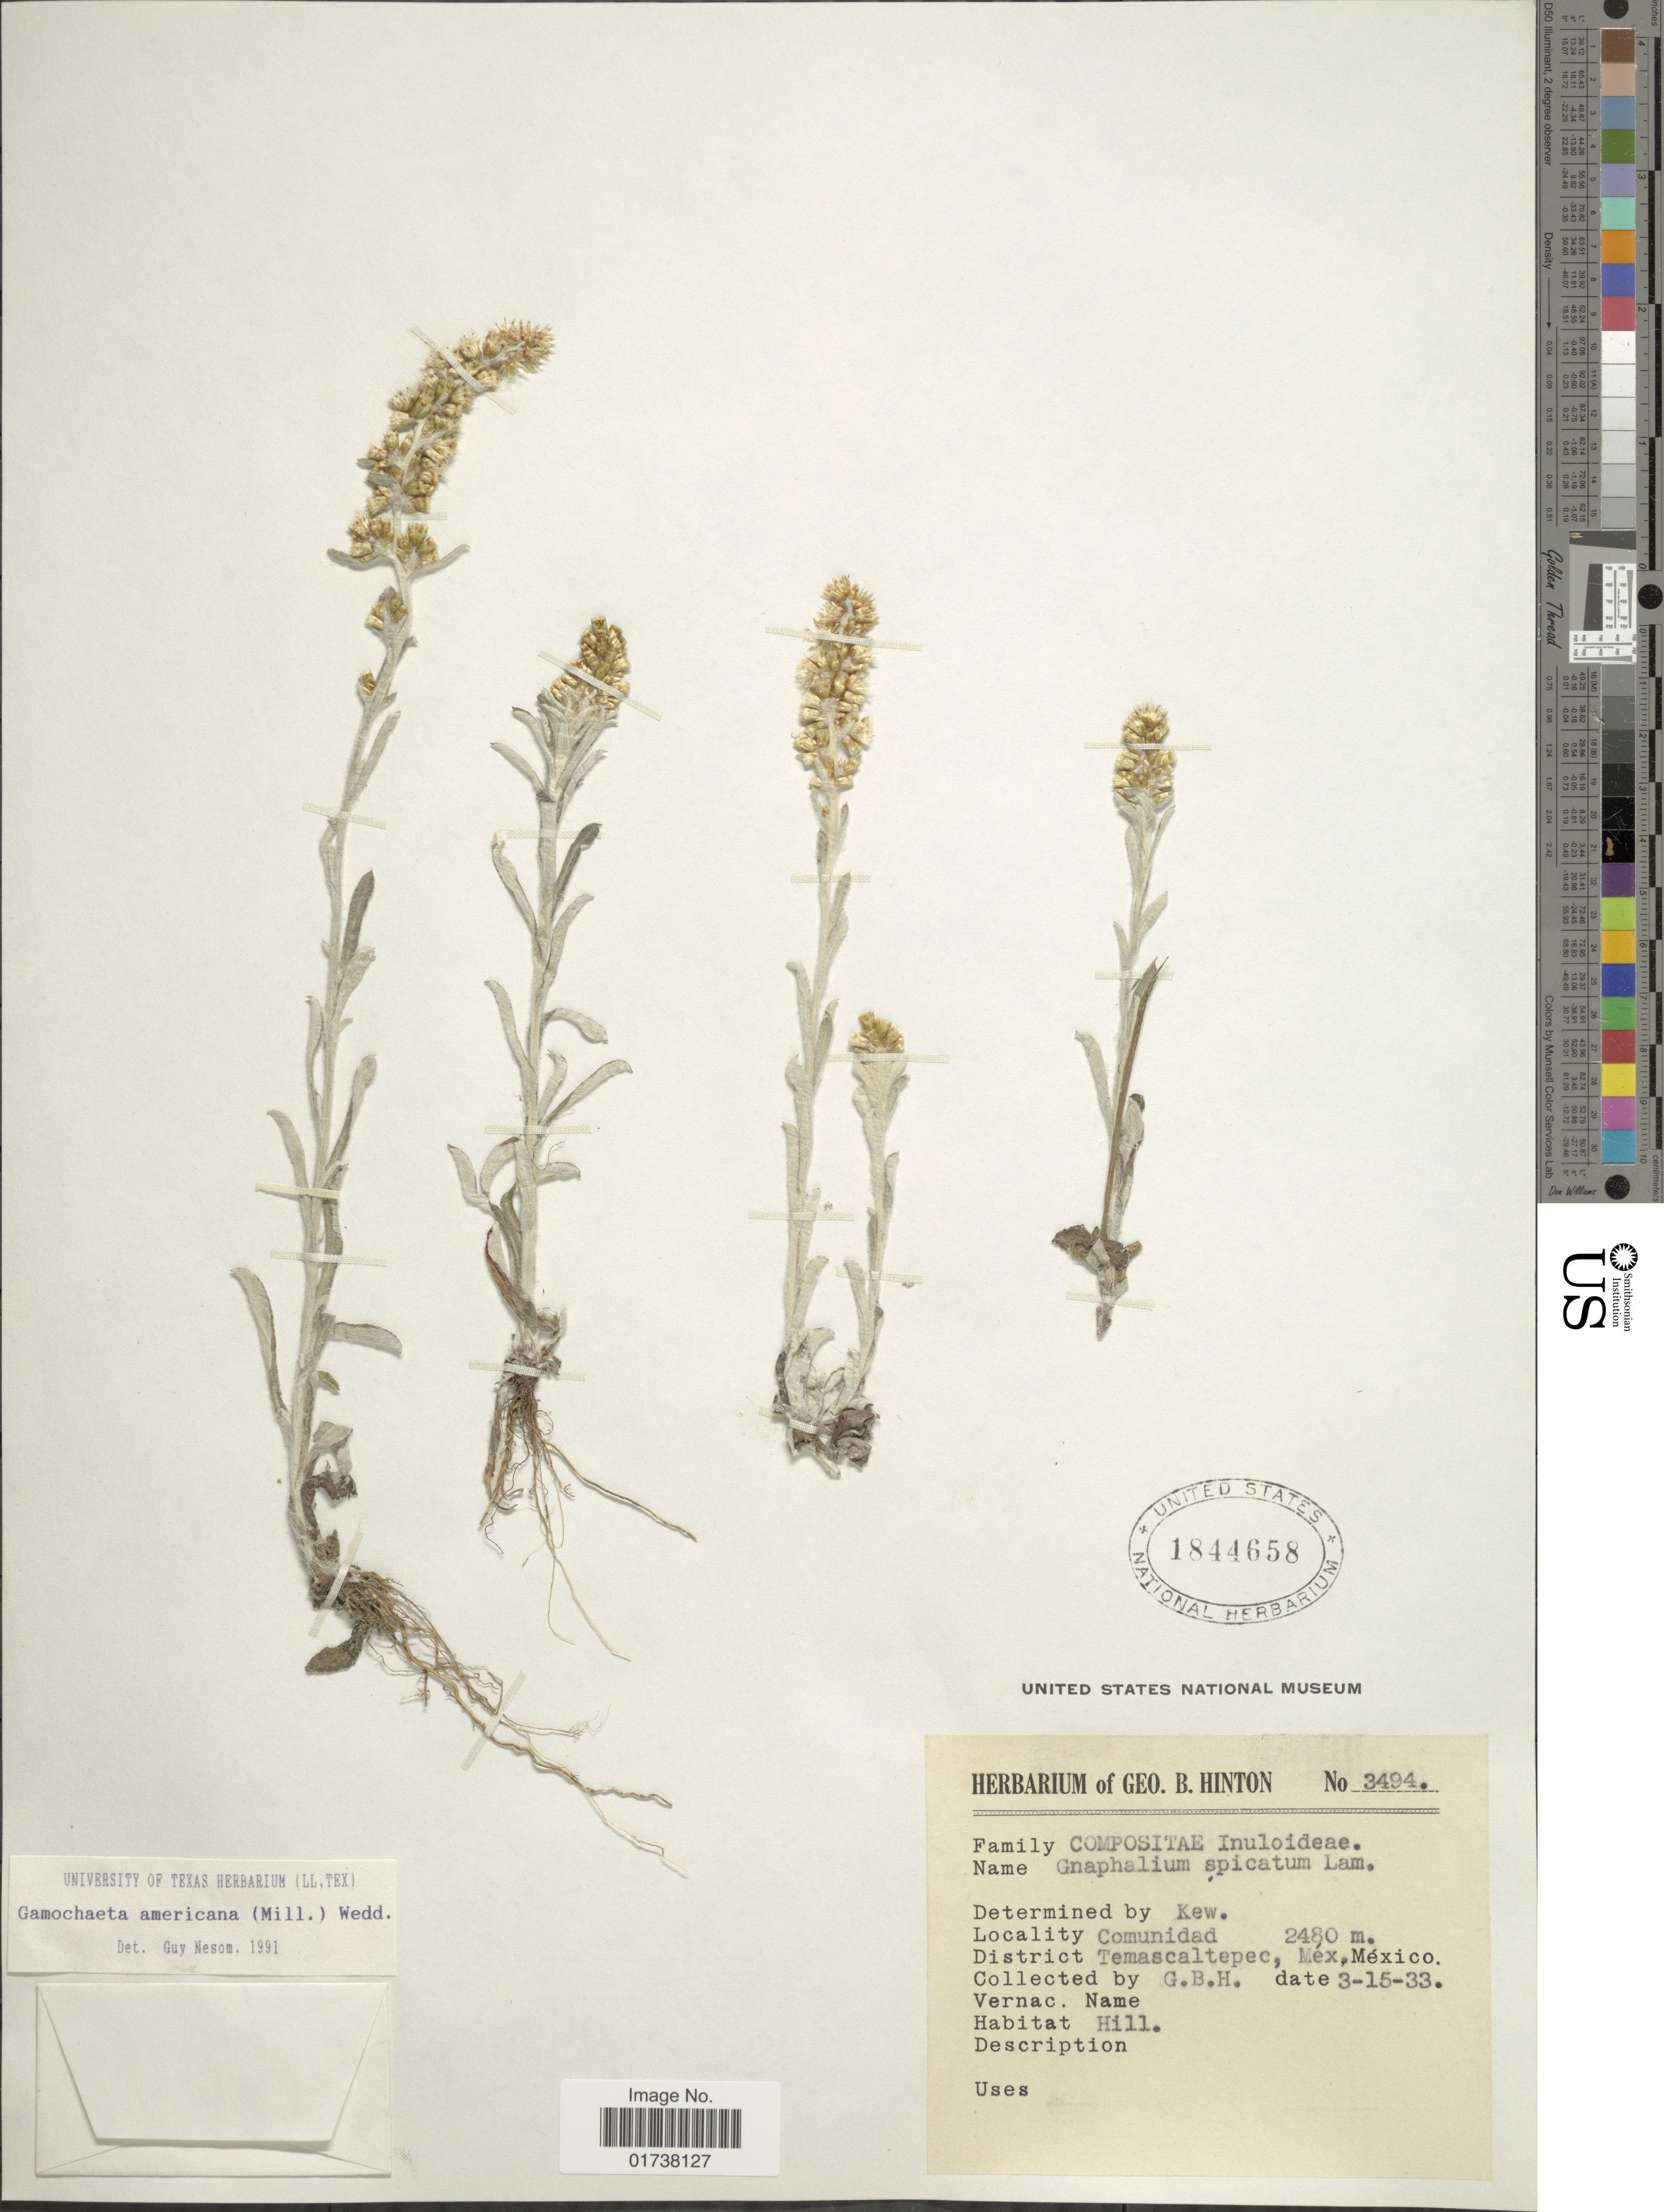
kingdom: Plantae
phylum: Tracheophyta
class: Magnoliopsida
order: Asterales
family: Asteraceae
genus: Gamochaeta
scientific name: Gamochaeta americana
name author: (Mill.) Wedd.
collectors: G. B. Hinton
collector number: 3494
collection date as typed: Transcribed d/m/y: 15/3/33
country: Mexico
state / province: México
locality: Comunidad, District: Temascaltepec, Mex.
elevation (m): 2480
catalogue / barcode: US 1844658